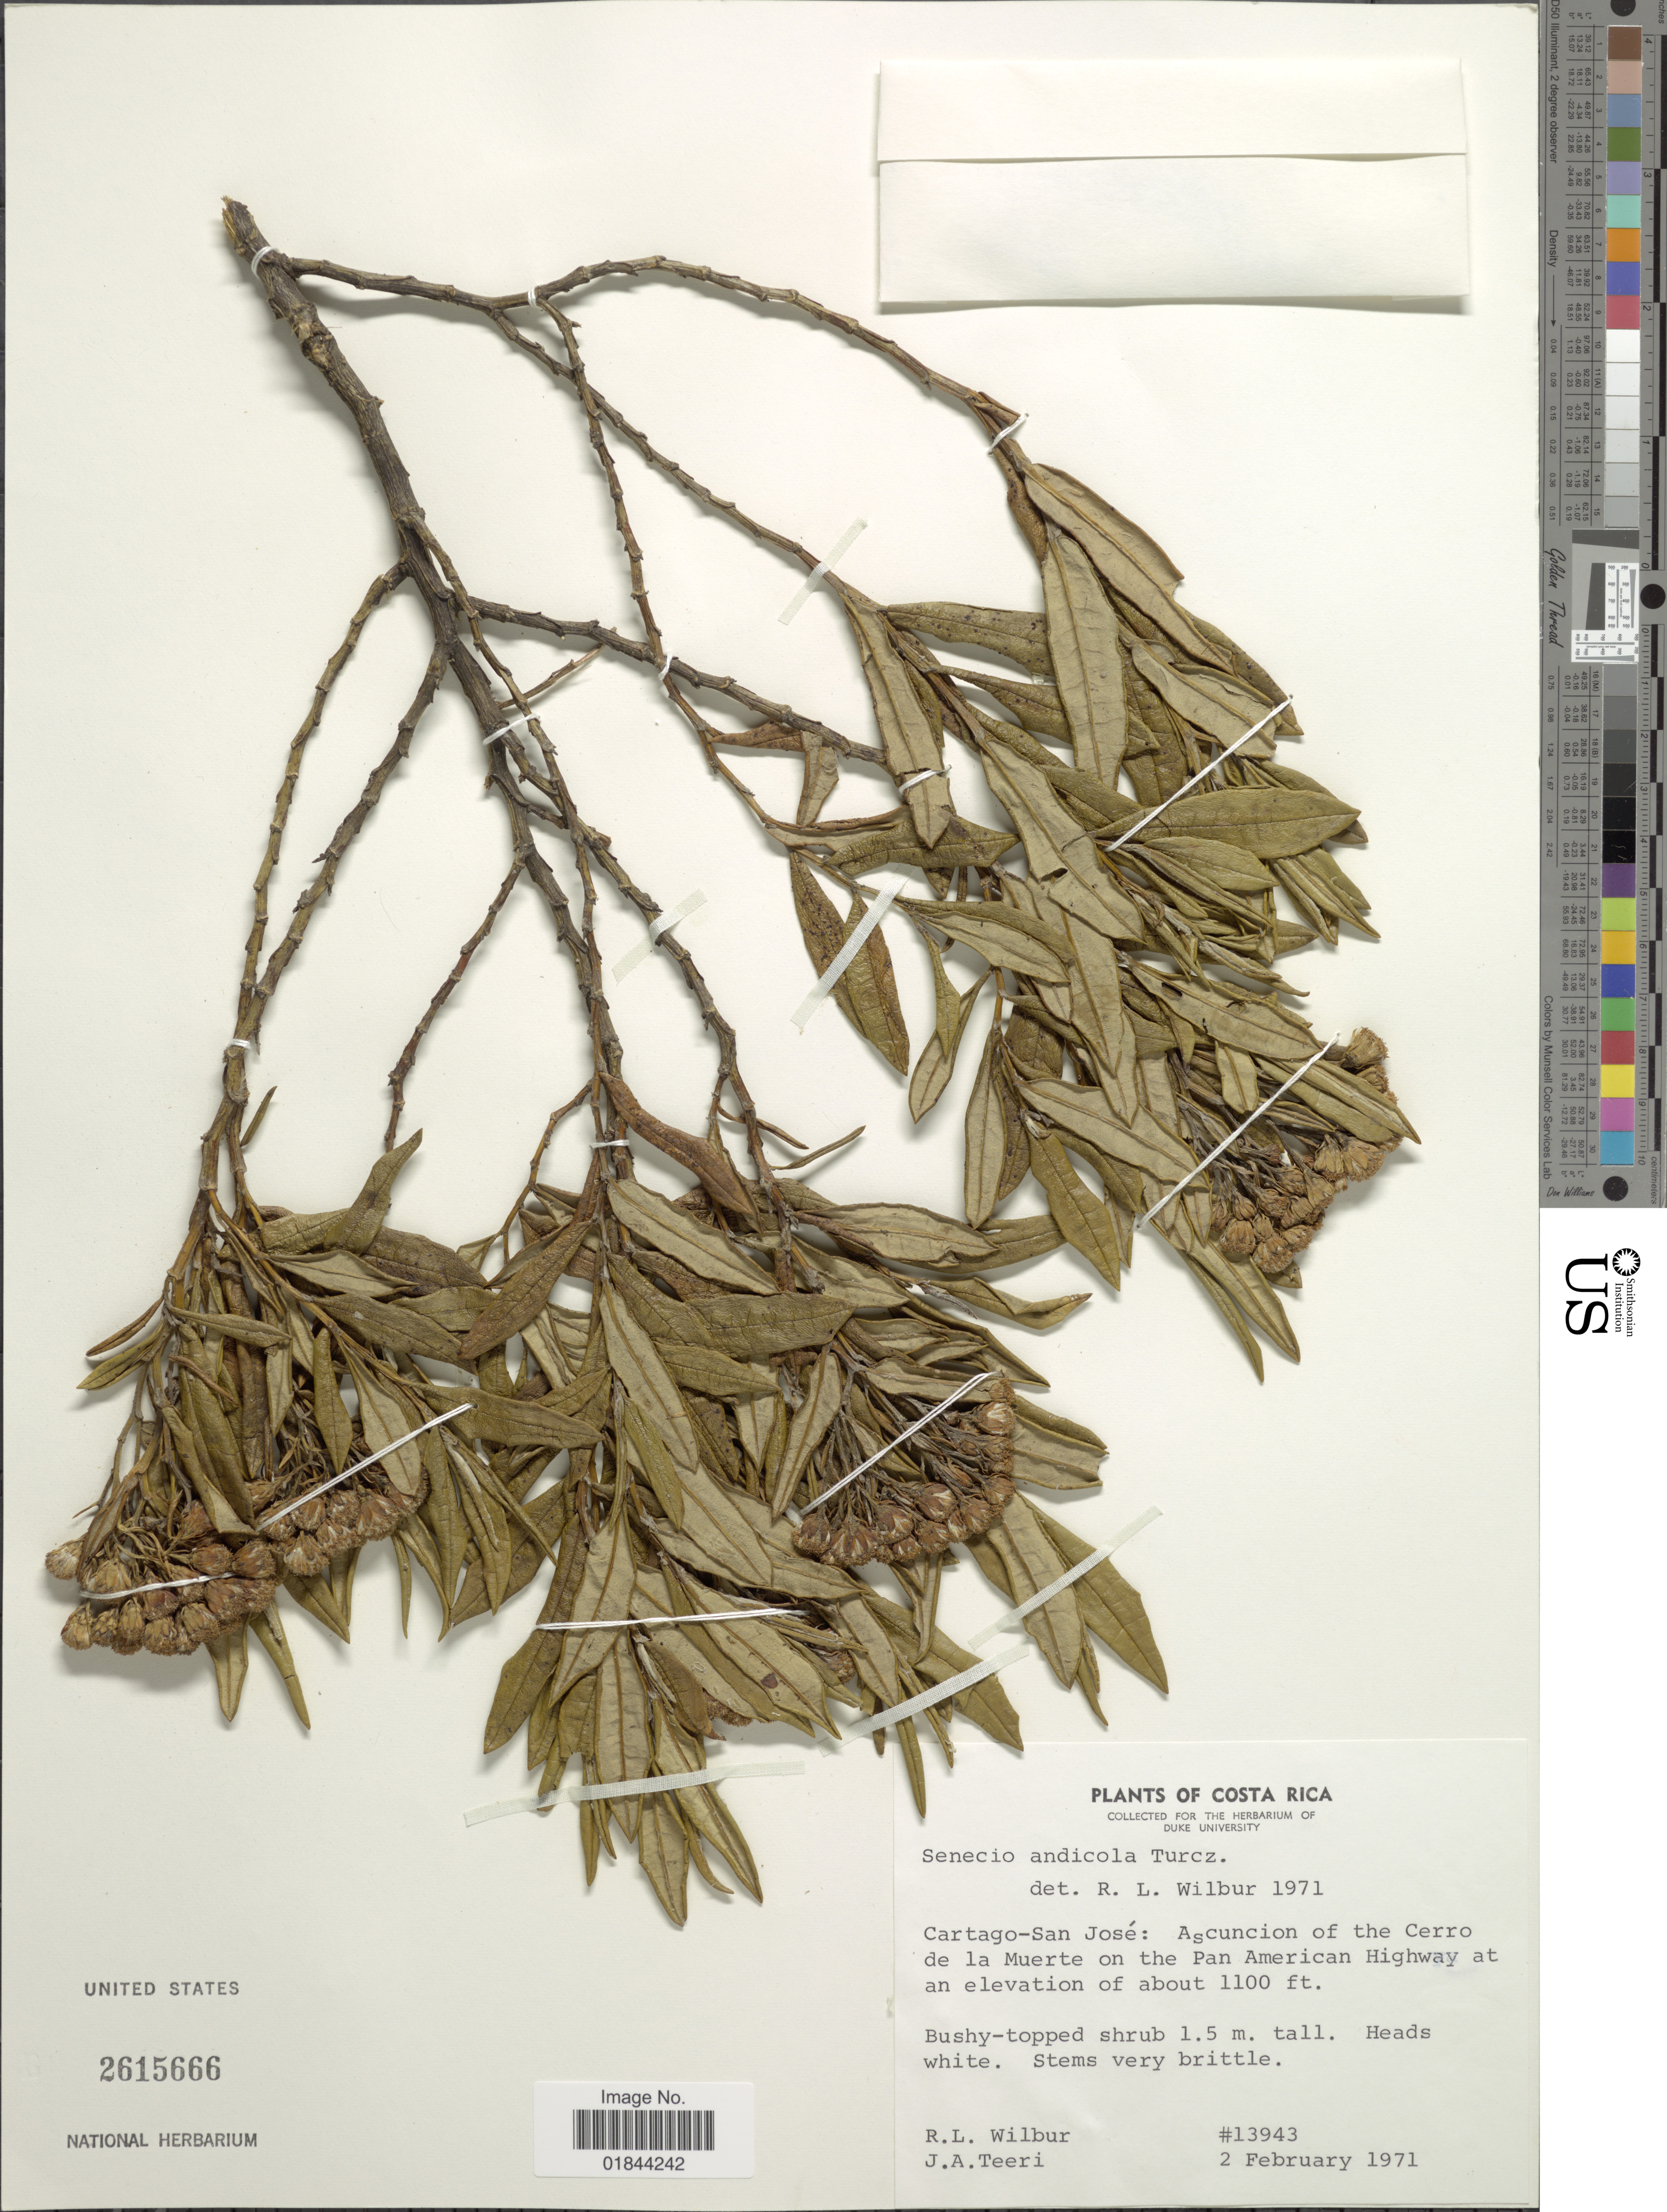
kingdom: Plantae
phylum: Tracheophyta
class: Magnoliopsida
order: Asterales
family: Asteraceae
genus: Pentacalia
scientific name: Pentacalia andicola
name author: (Turcz.) Cuatrec.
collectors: R. L. Wilbur & J. Teeri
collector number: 13943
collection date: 1971-02-02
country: Costa Rica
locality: Cartago-San Jose: Ascuncion of the Cerro de la Muerte on the Pan American Highway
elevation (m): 335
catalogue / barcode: US 2615666